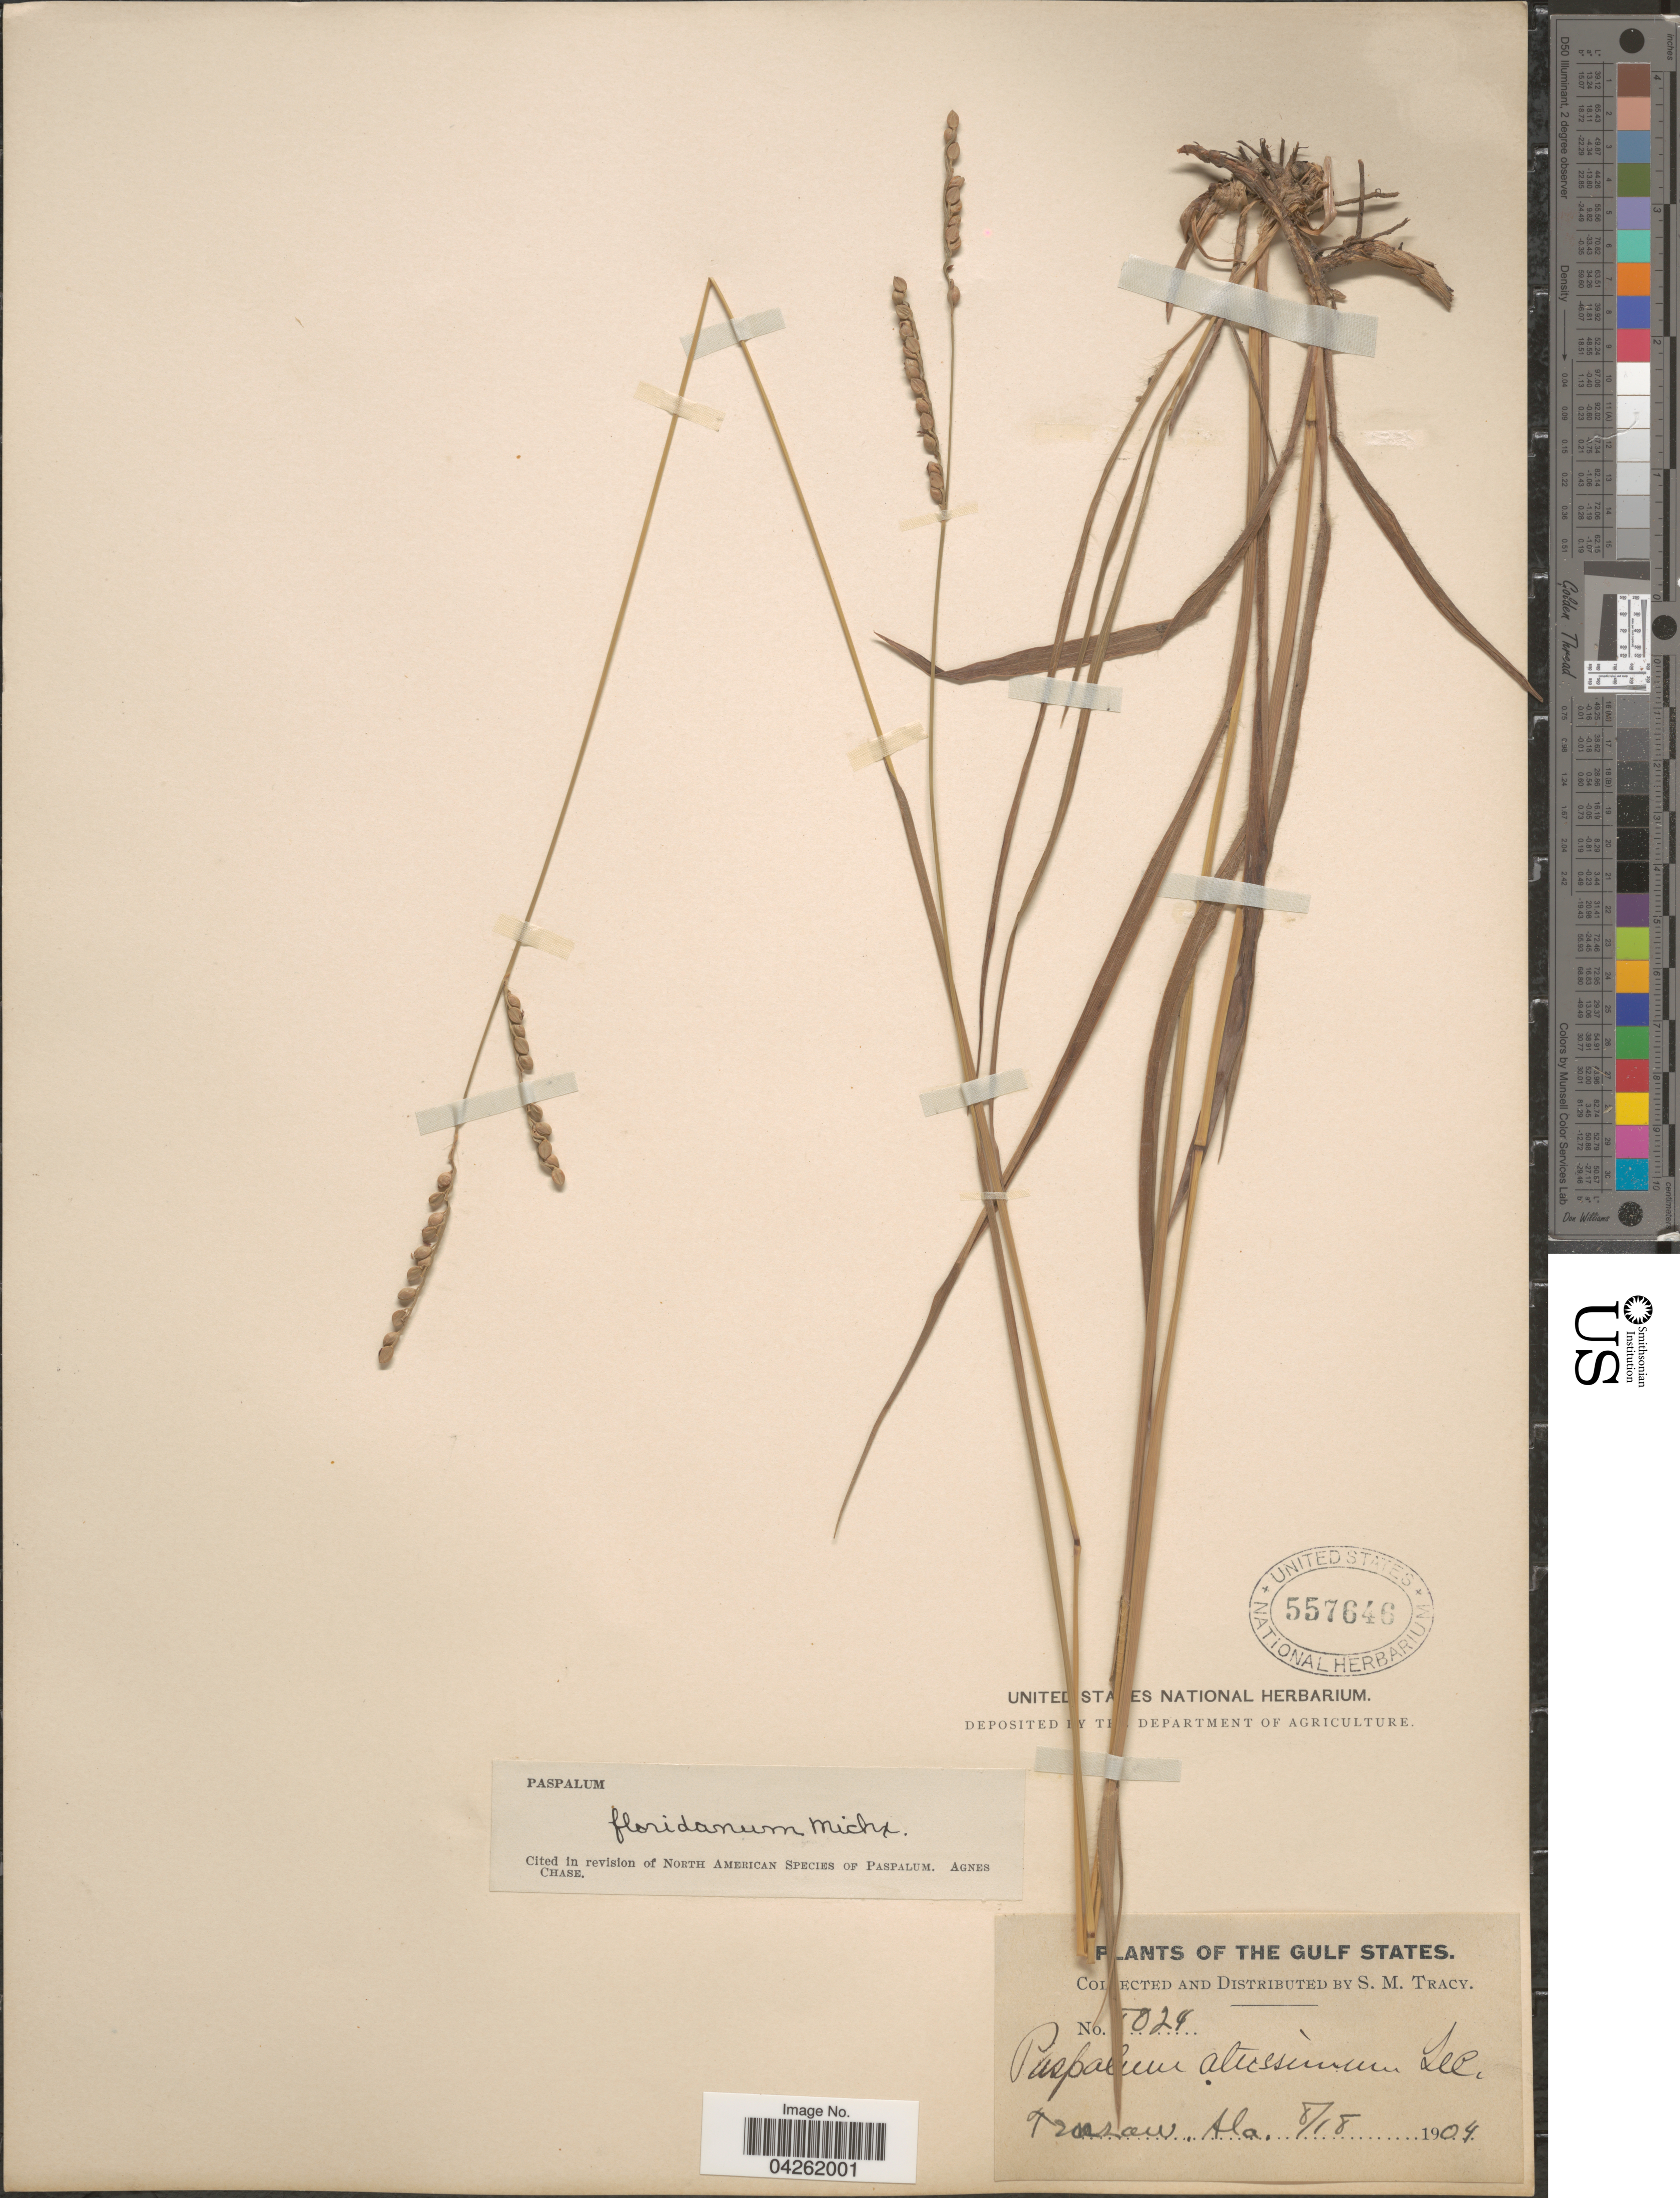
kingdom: Plantae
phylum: Tracheophyta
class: Liliopsida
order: Poales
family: Poaceae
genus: Paspalum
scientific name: Paspalum floridanum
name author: Michx.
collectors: S. M. Tracy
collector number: !024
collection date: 1904-08-18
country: United States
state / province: Alabama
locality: Tensaw.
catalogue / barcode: US 557646